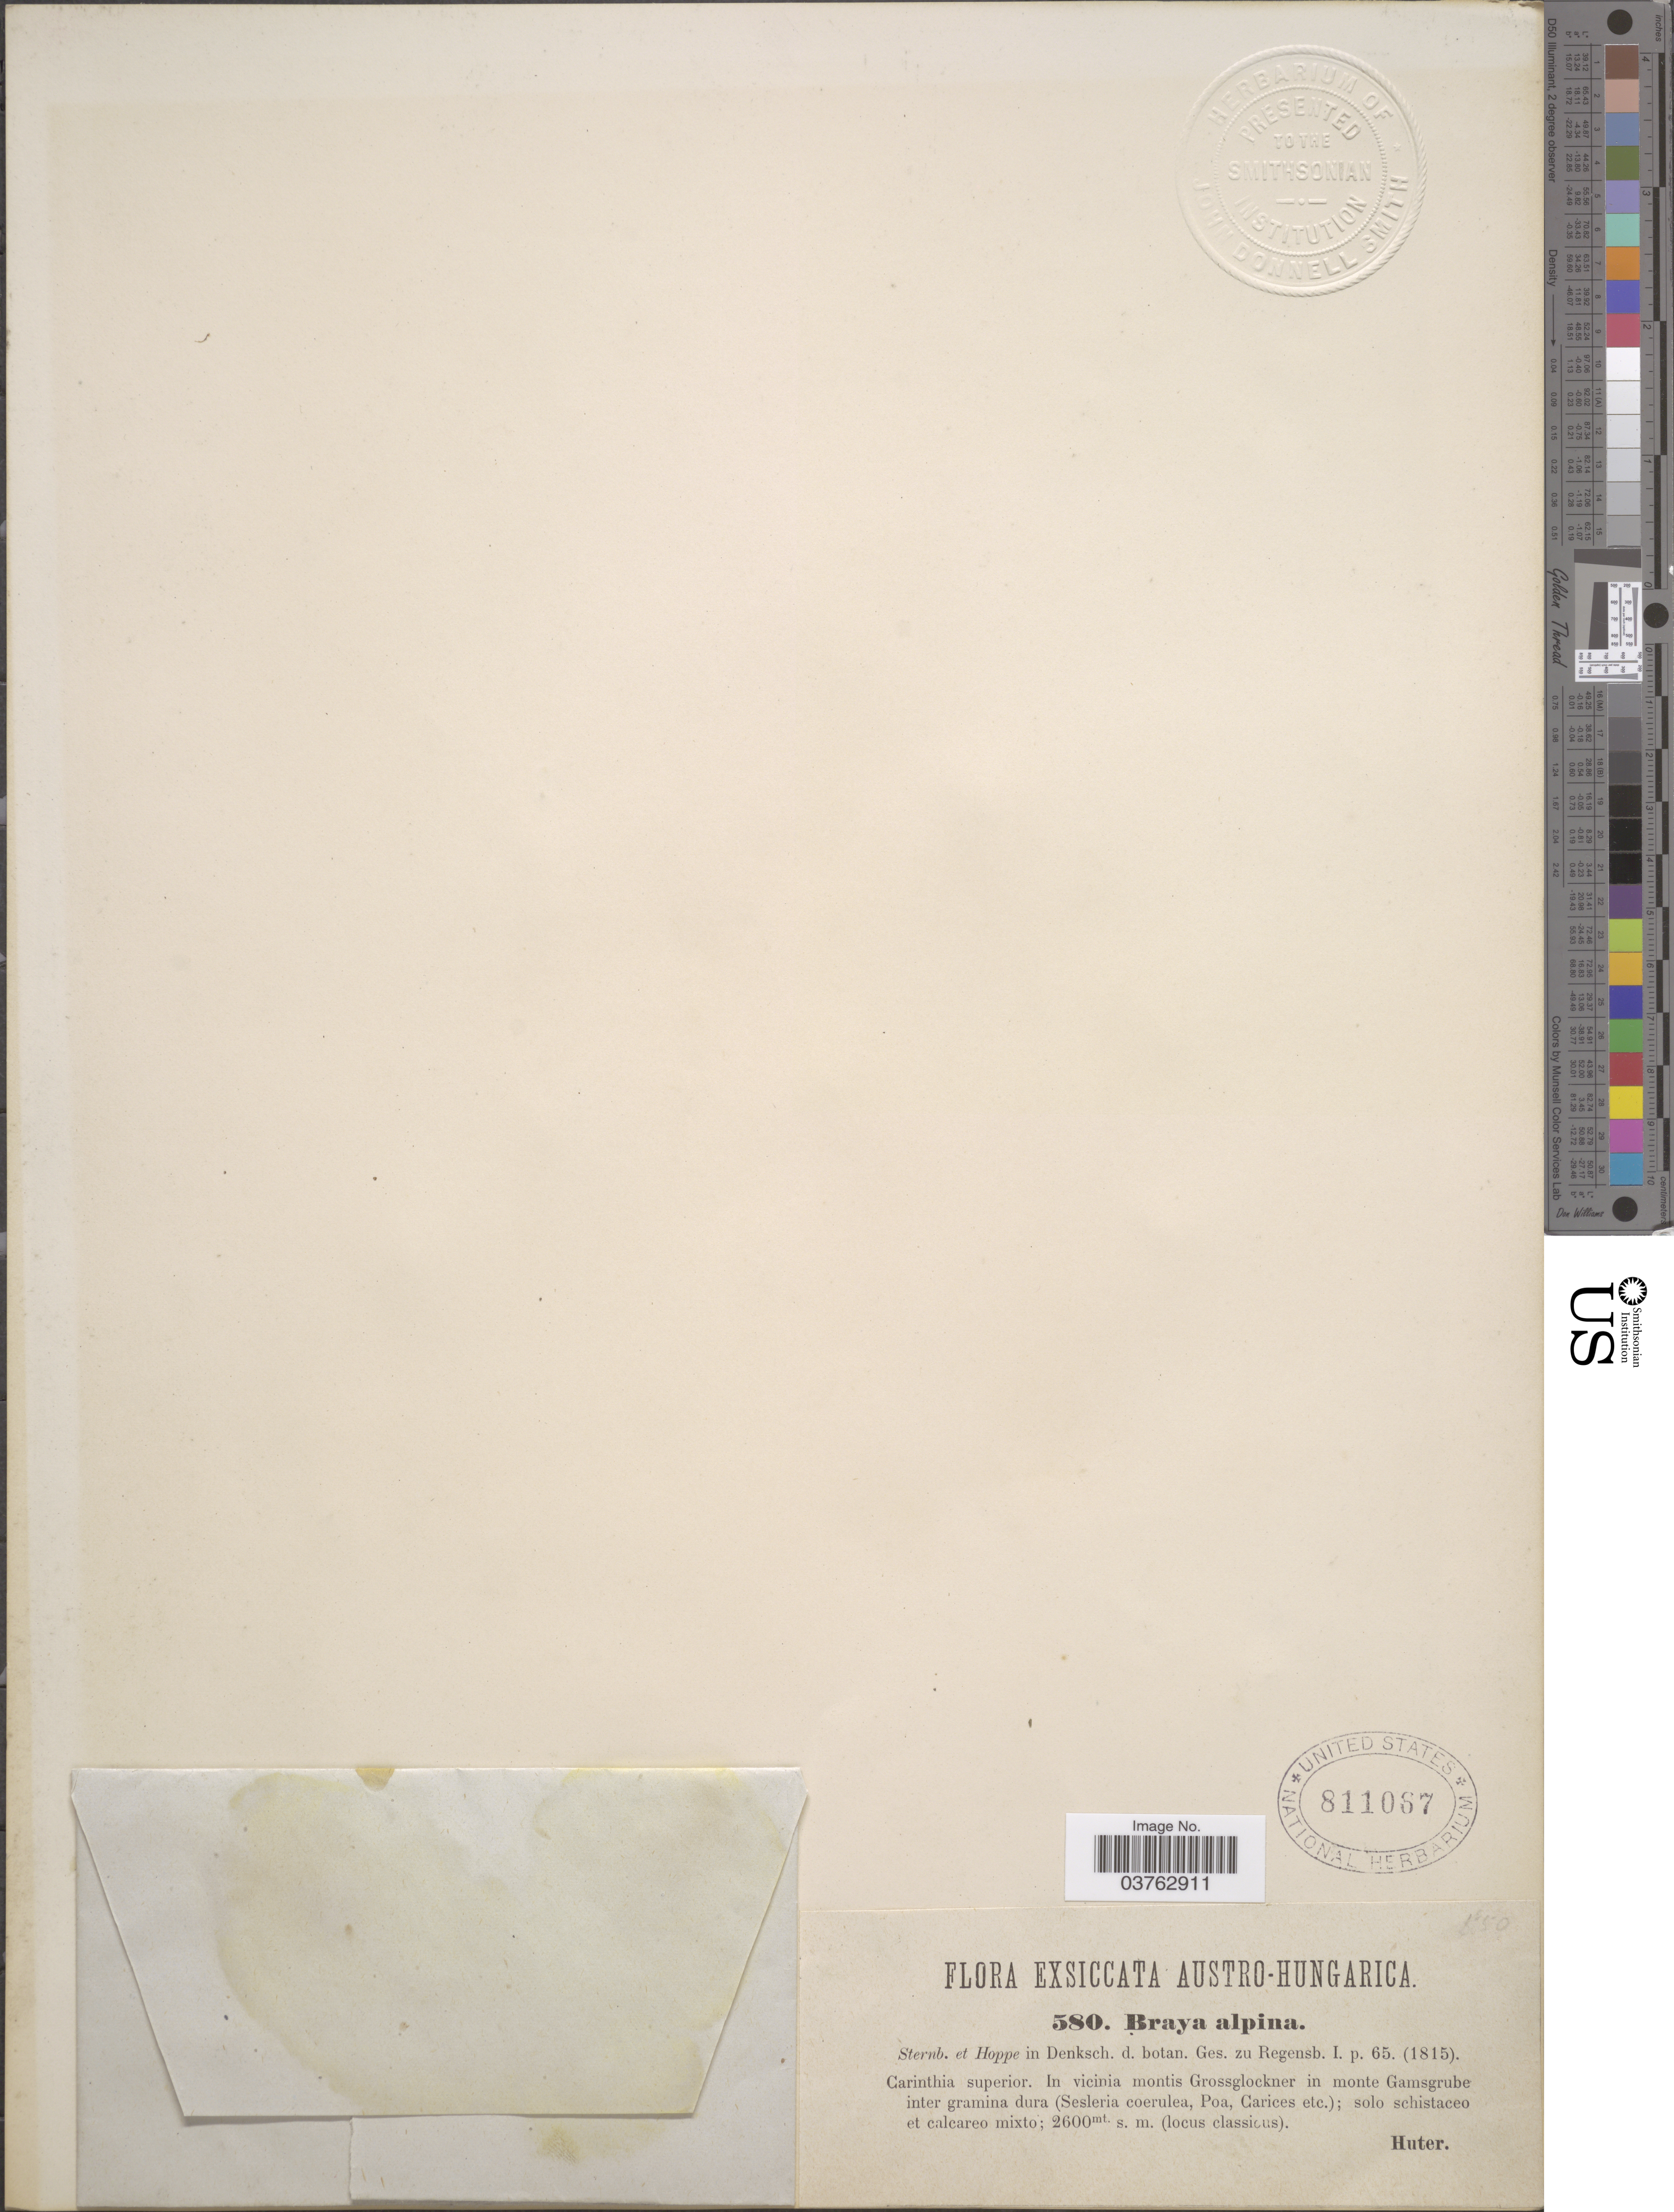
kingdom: Plantae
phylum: Tracheophyta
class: Magnoliopsida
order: Brassicales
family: Brassicaceae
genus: Braya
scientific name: Braya alpina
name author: Sternb. & Hoppe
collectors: -. Huter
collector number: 580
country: Austria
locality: Austro-Hungarica. Carinthia superior. In vicinia montis Grossglockner in monte Gamsgrube inter gramina dura.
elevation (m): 2600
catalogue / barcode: US 811067